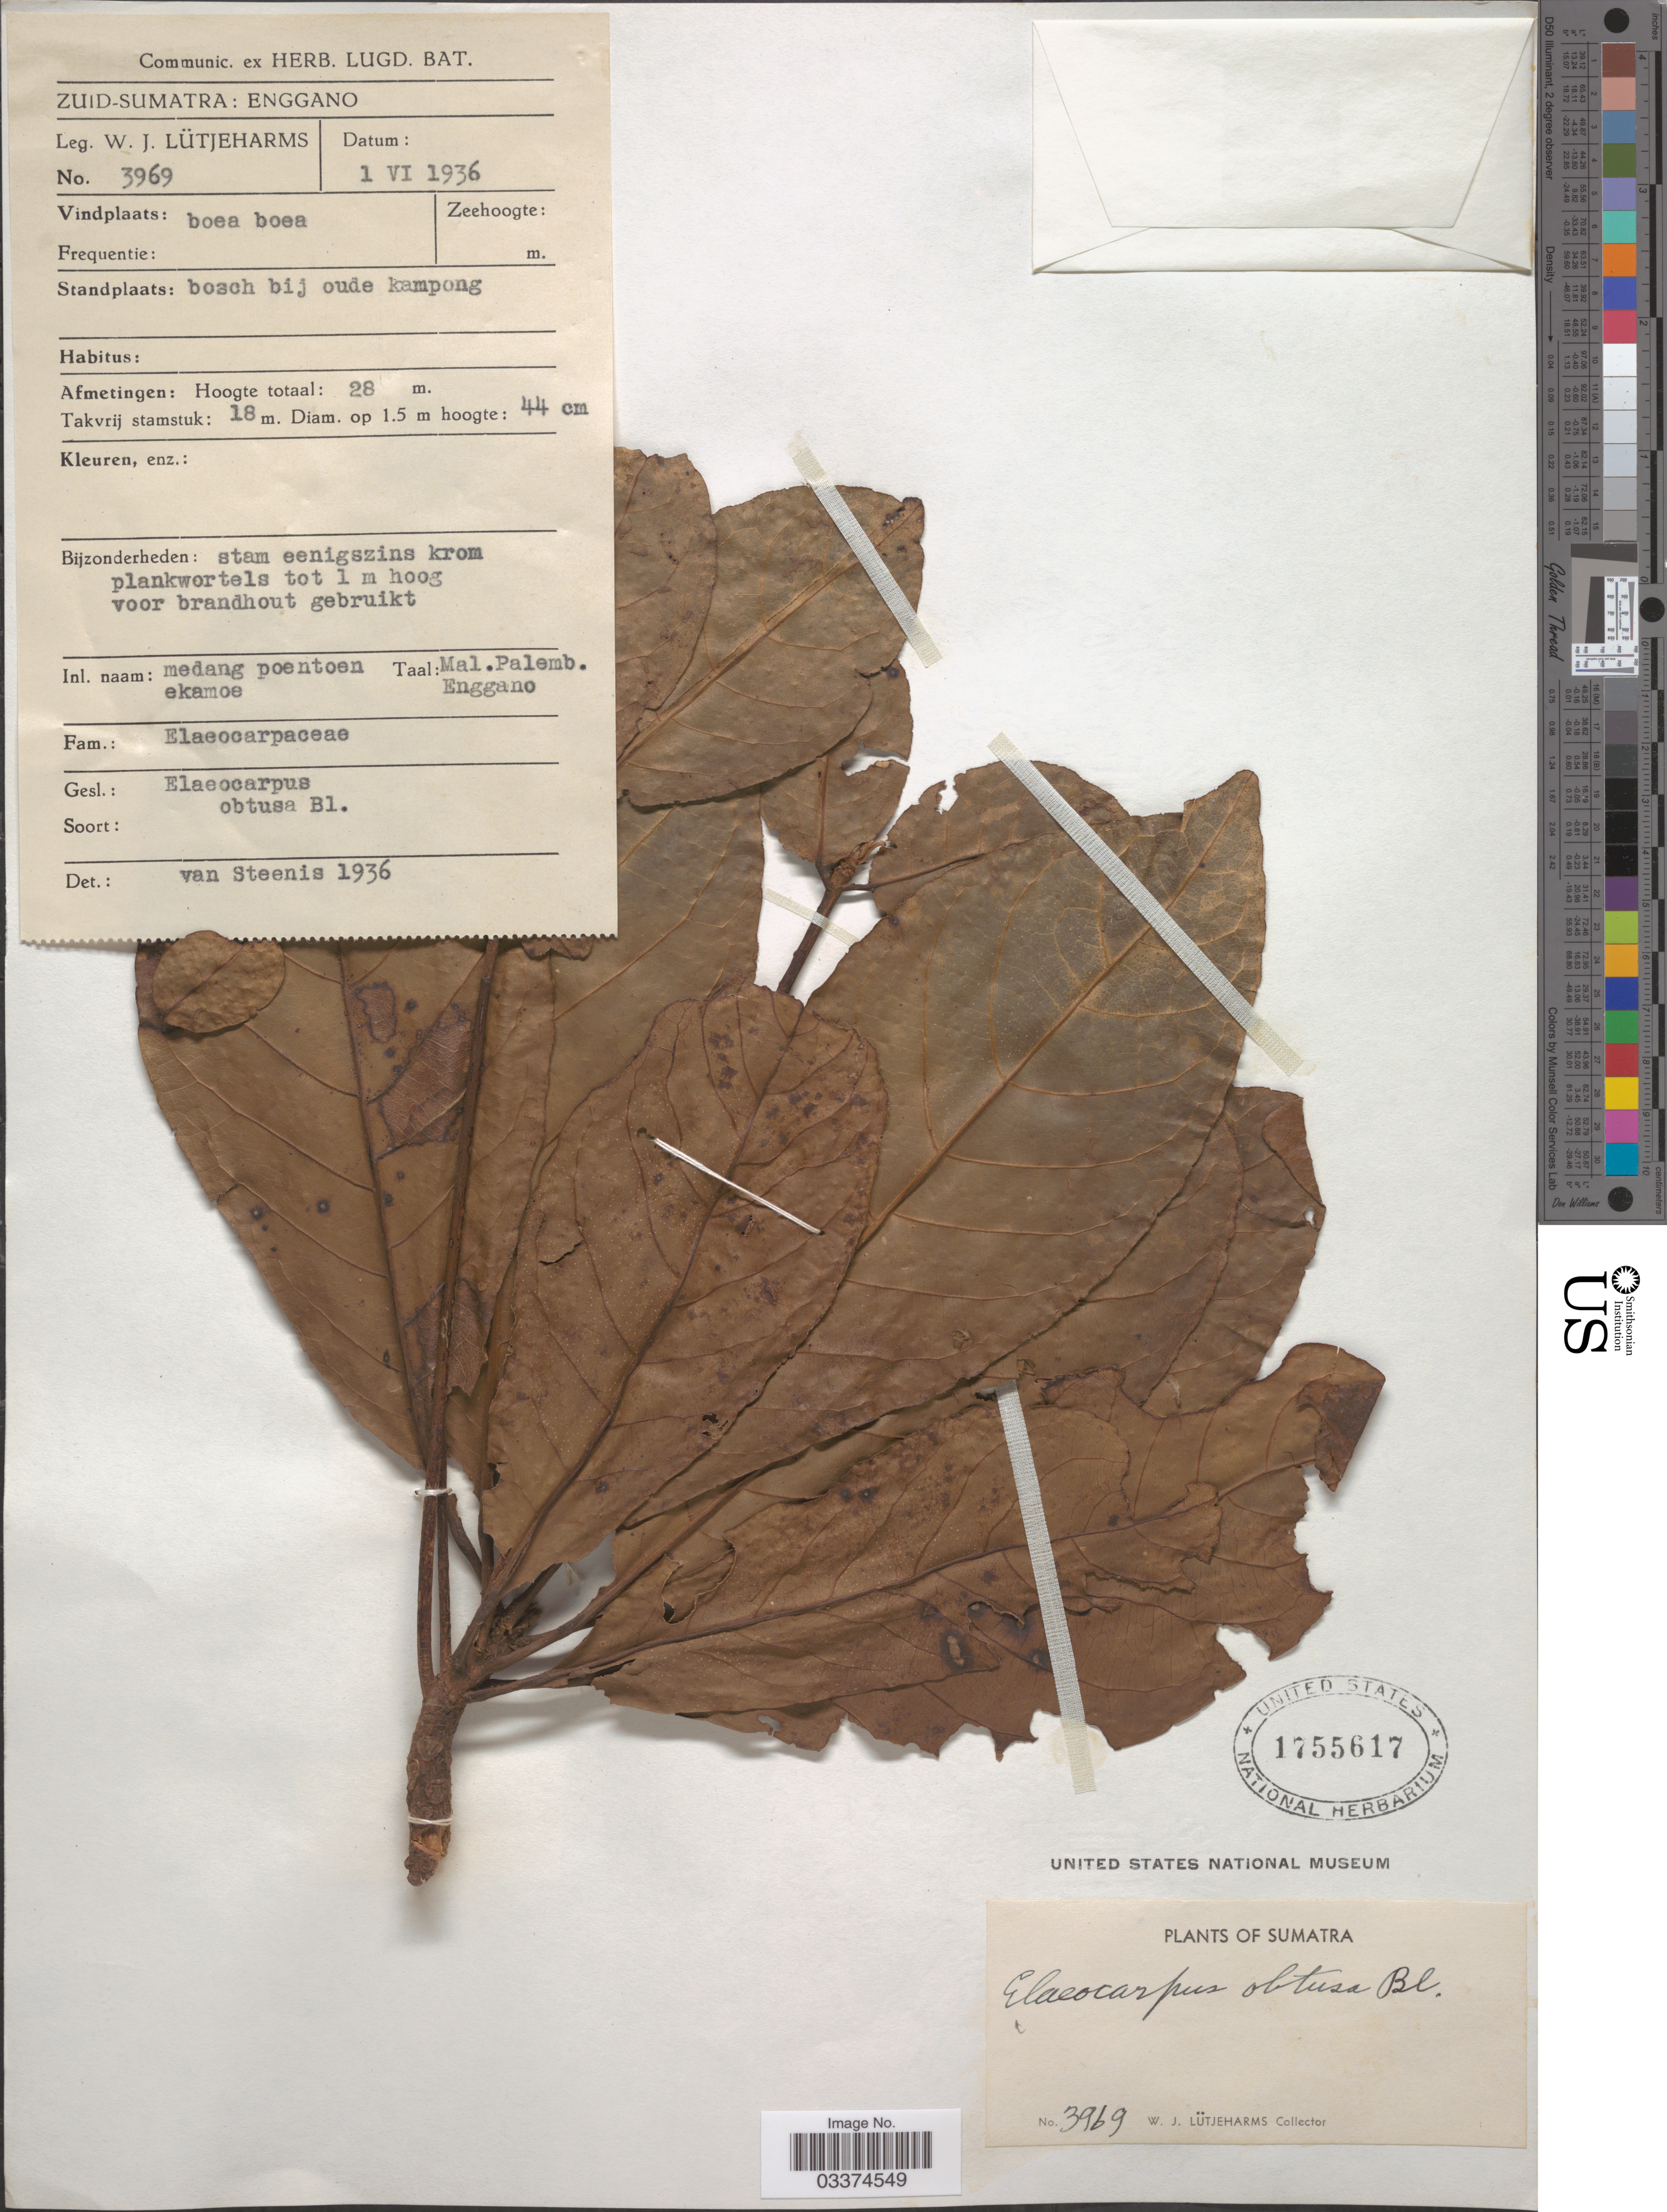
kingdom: Plantae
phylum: Tracheophyta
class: Magnoliopsida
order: Oxalidales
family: Elaeocarpaceae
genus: Elaeocarpus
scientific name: Elaeocarpus obtusus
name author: Blume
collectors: W. Lütjeharms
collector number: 3969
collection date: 1936-06-01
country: Indonesia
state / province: Sumatra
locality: Zuid-Sumatra: Enggano, boea boea.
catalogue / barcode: US 1755617